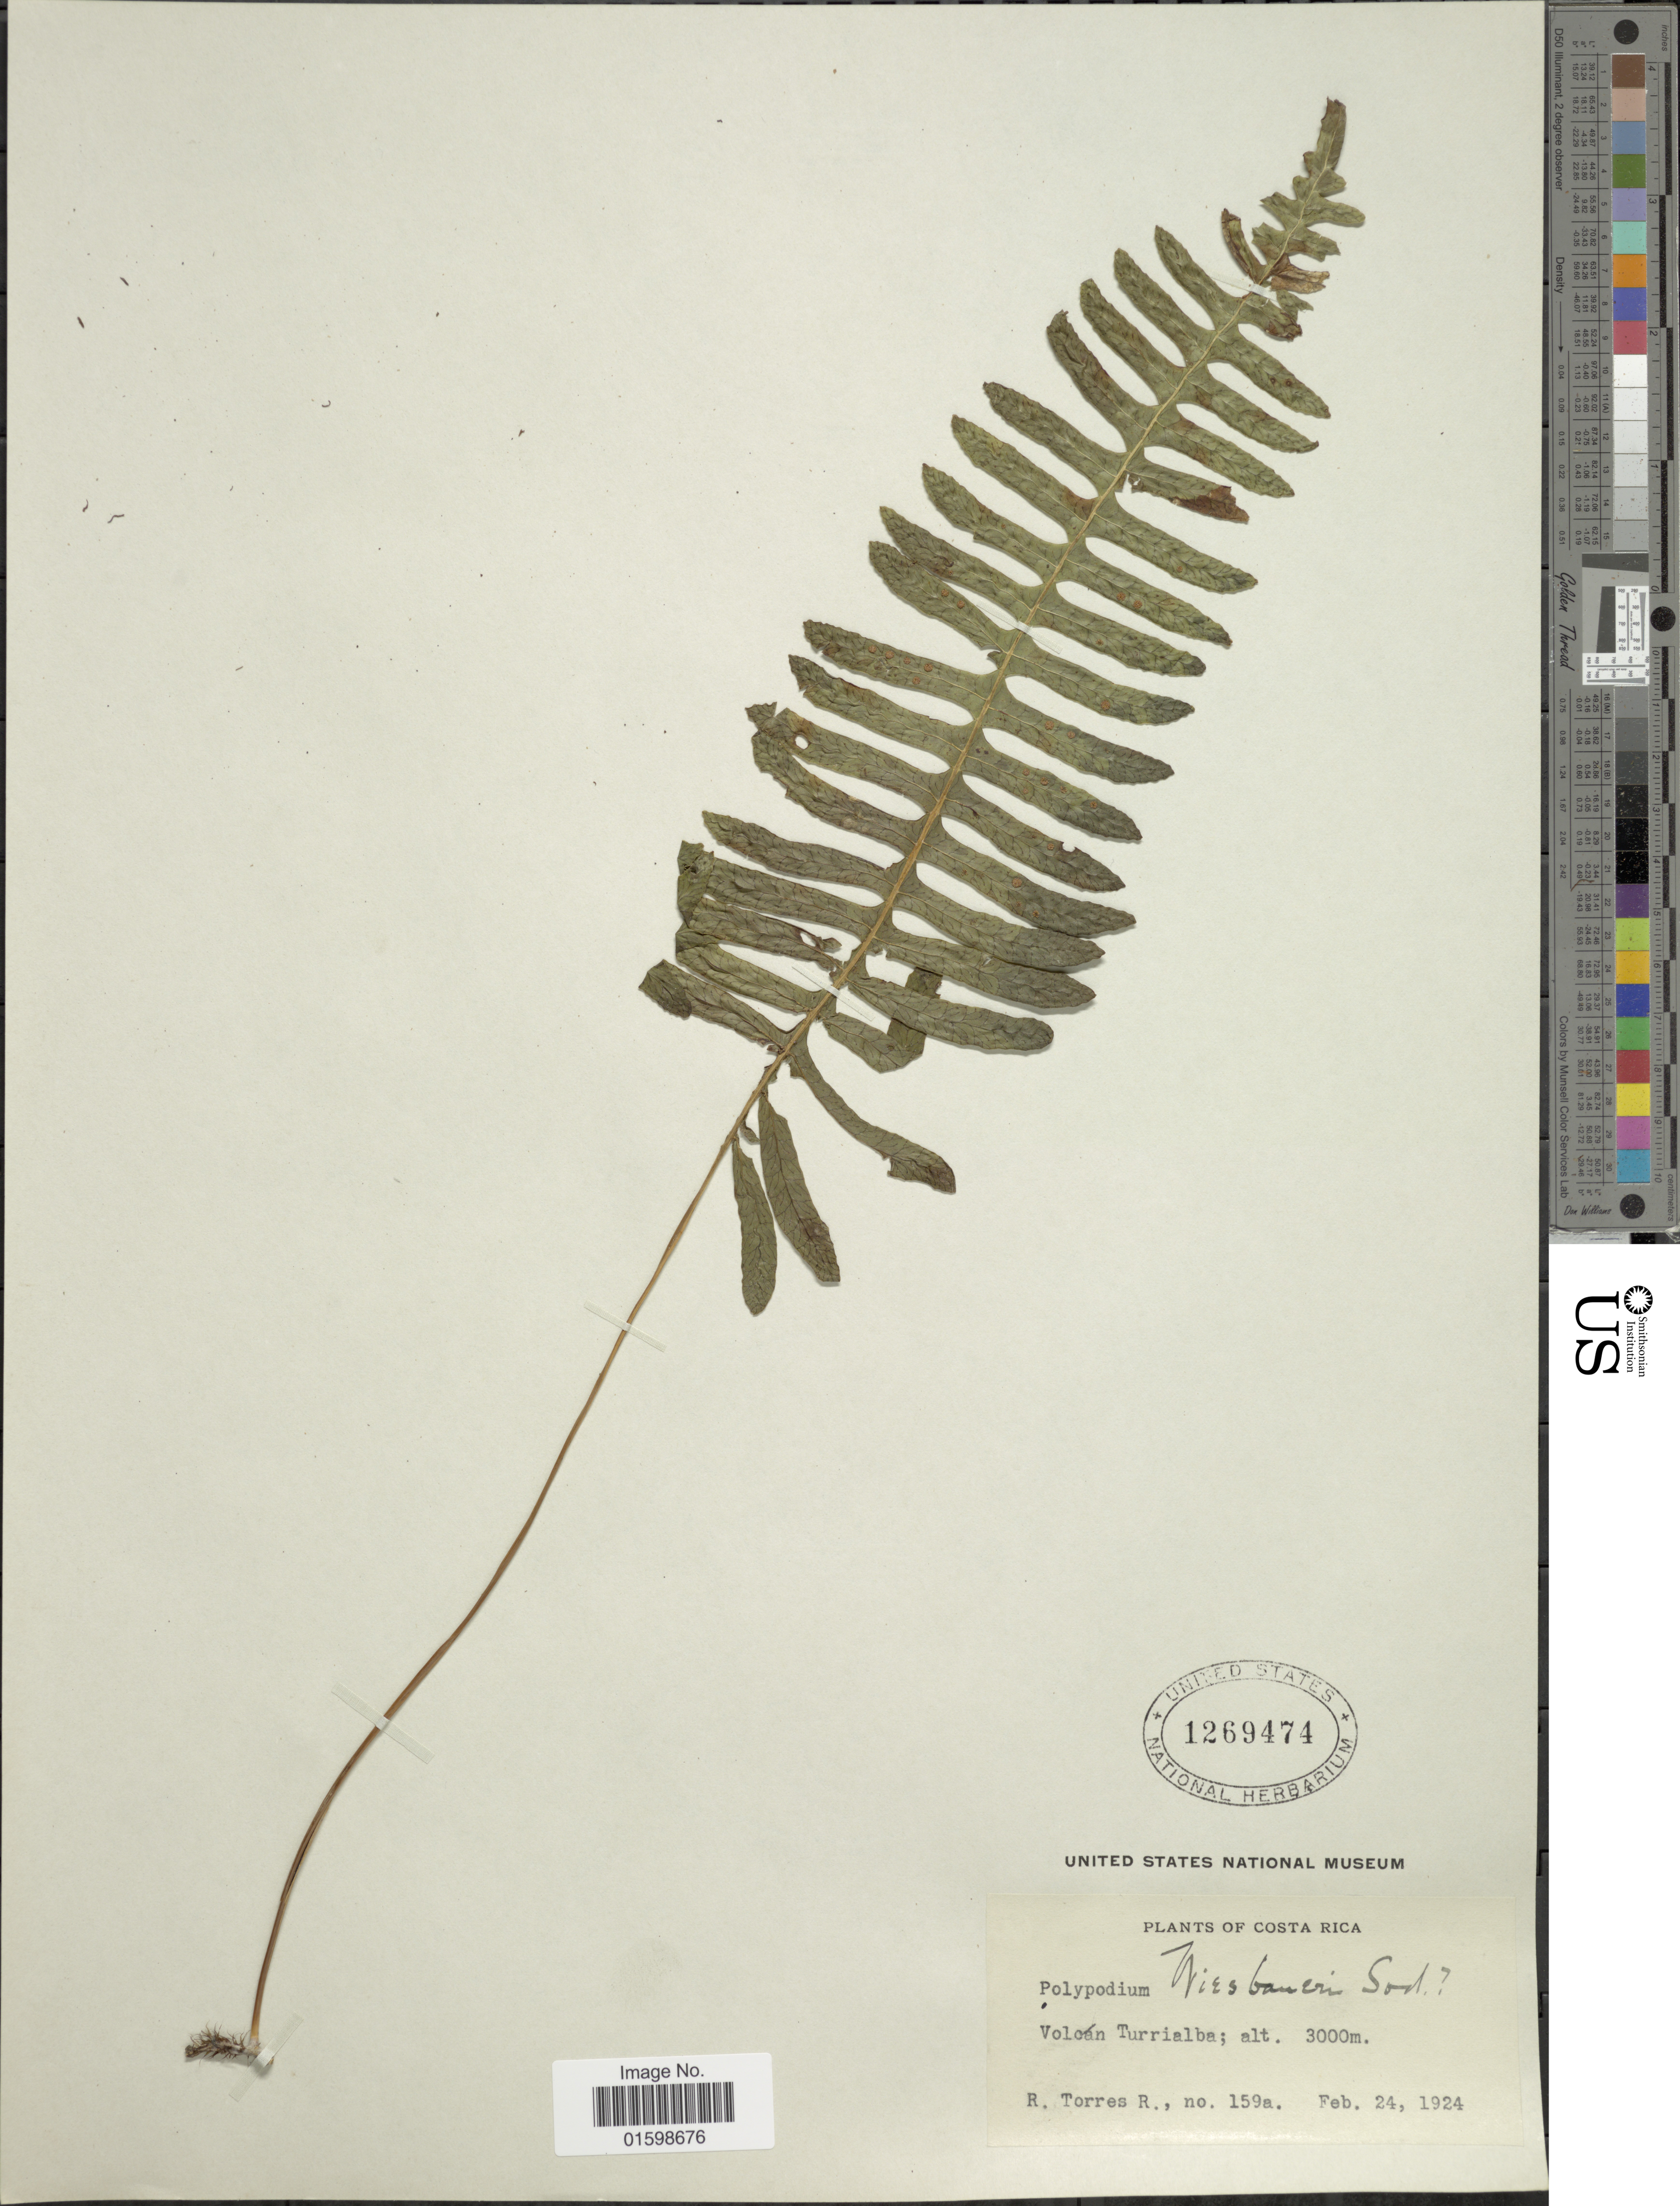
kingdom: Plantae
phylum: Tracheophyta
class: Polypodiopsida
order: Polypodiales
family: Polypodiaceae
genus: Pleopeltis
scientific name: Pleopeltis wiesbaurii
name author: (Sodiro) Lellinger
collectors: R. Torres R.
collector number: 159a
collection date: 1924-02-24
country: Costa Rica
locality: Volcán Turrialba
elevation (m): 3000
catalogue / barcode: US 1269474